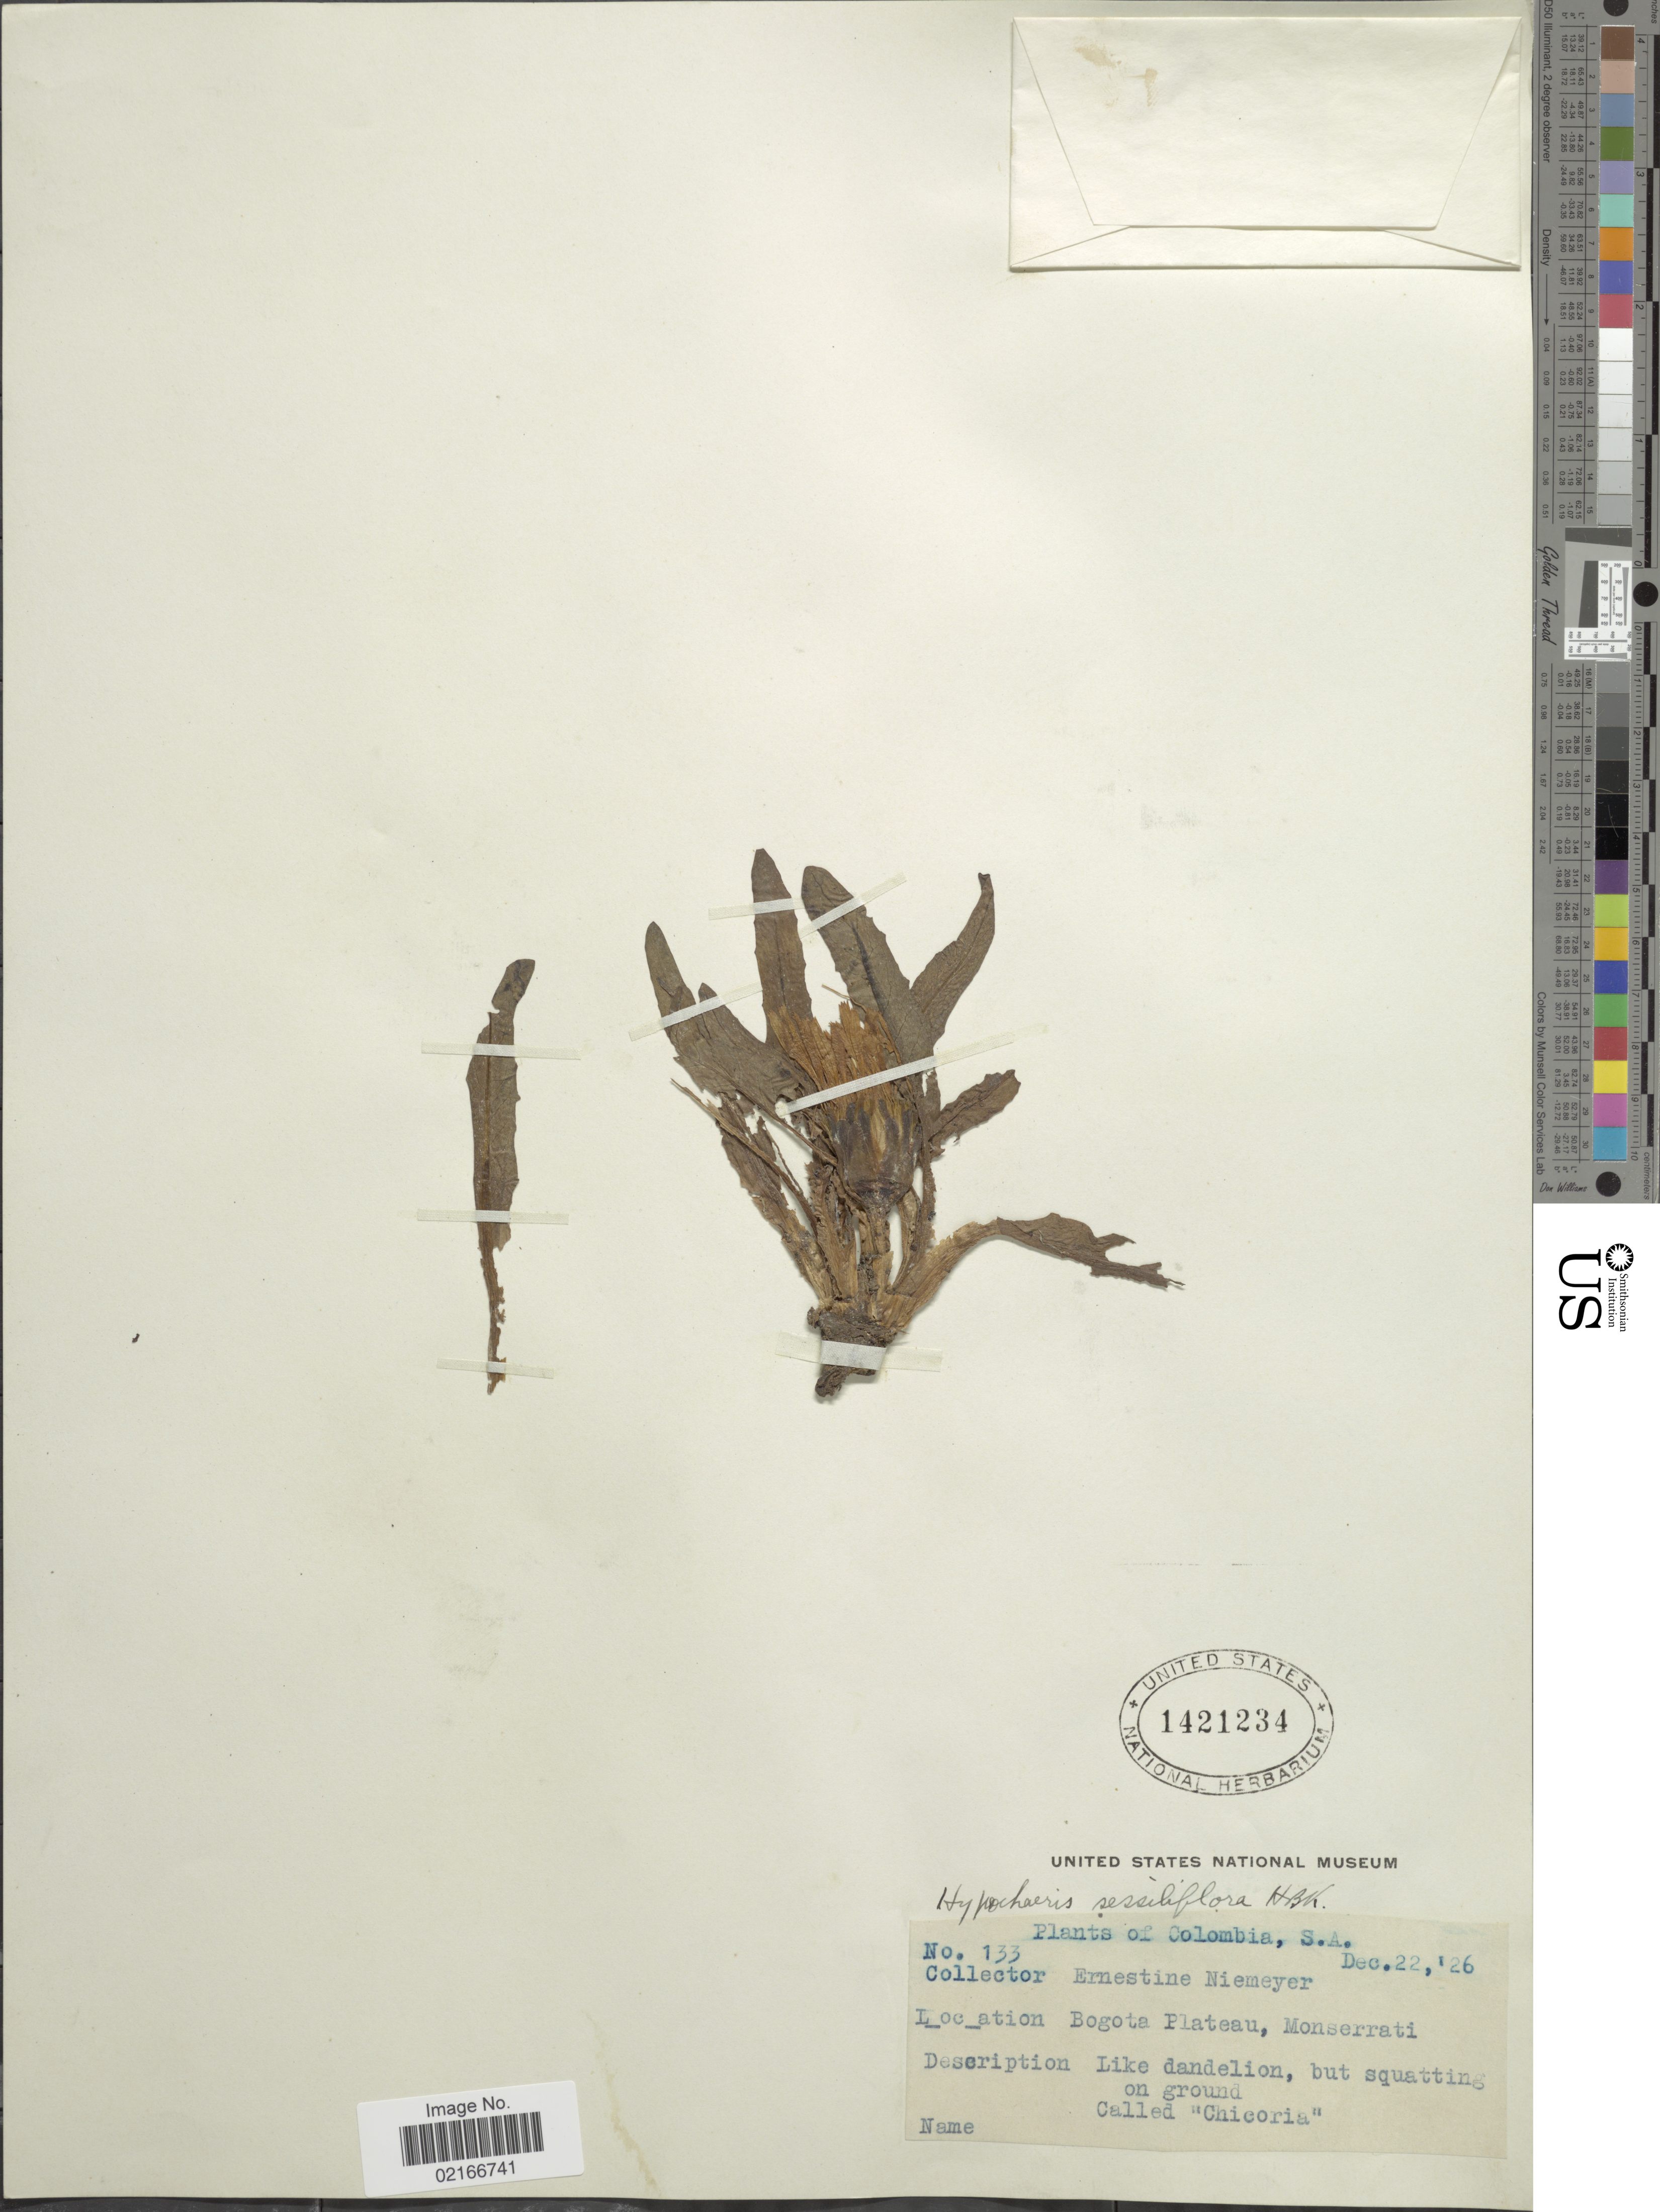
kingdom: Plantae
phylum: Tracheophyta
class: Magnoliopsida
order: Asterales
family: Asteraceae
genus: Hypochaeris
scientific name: Hypochaeris sessiflora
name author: Kunth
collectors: E. H. Niemeyer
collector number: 133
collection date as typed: Transcribed d/m/y: 22/12/26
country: Colombia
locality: Bogota Plateau, Monserrati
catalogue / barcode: US 1421234